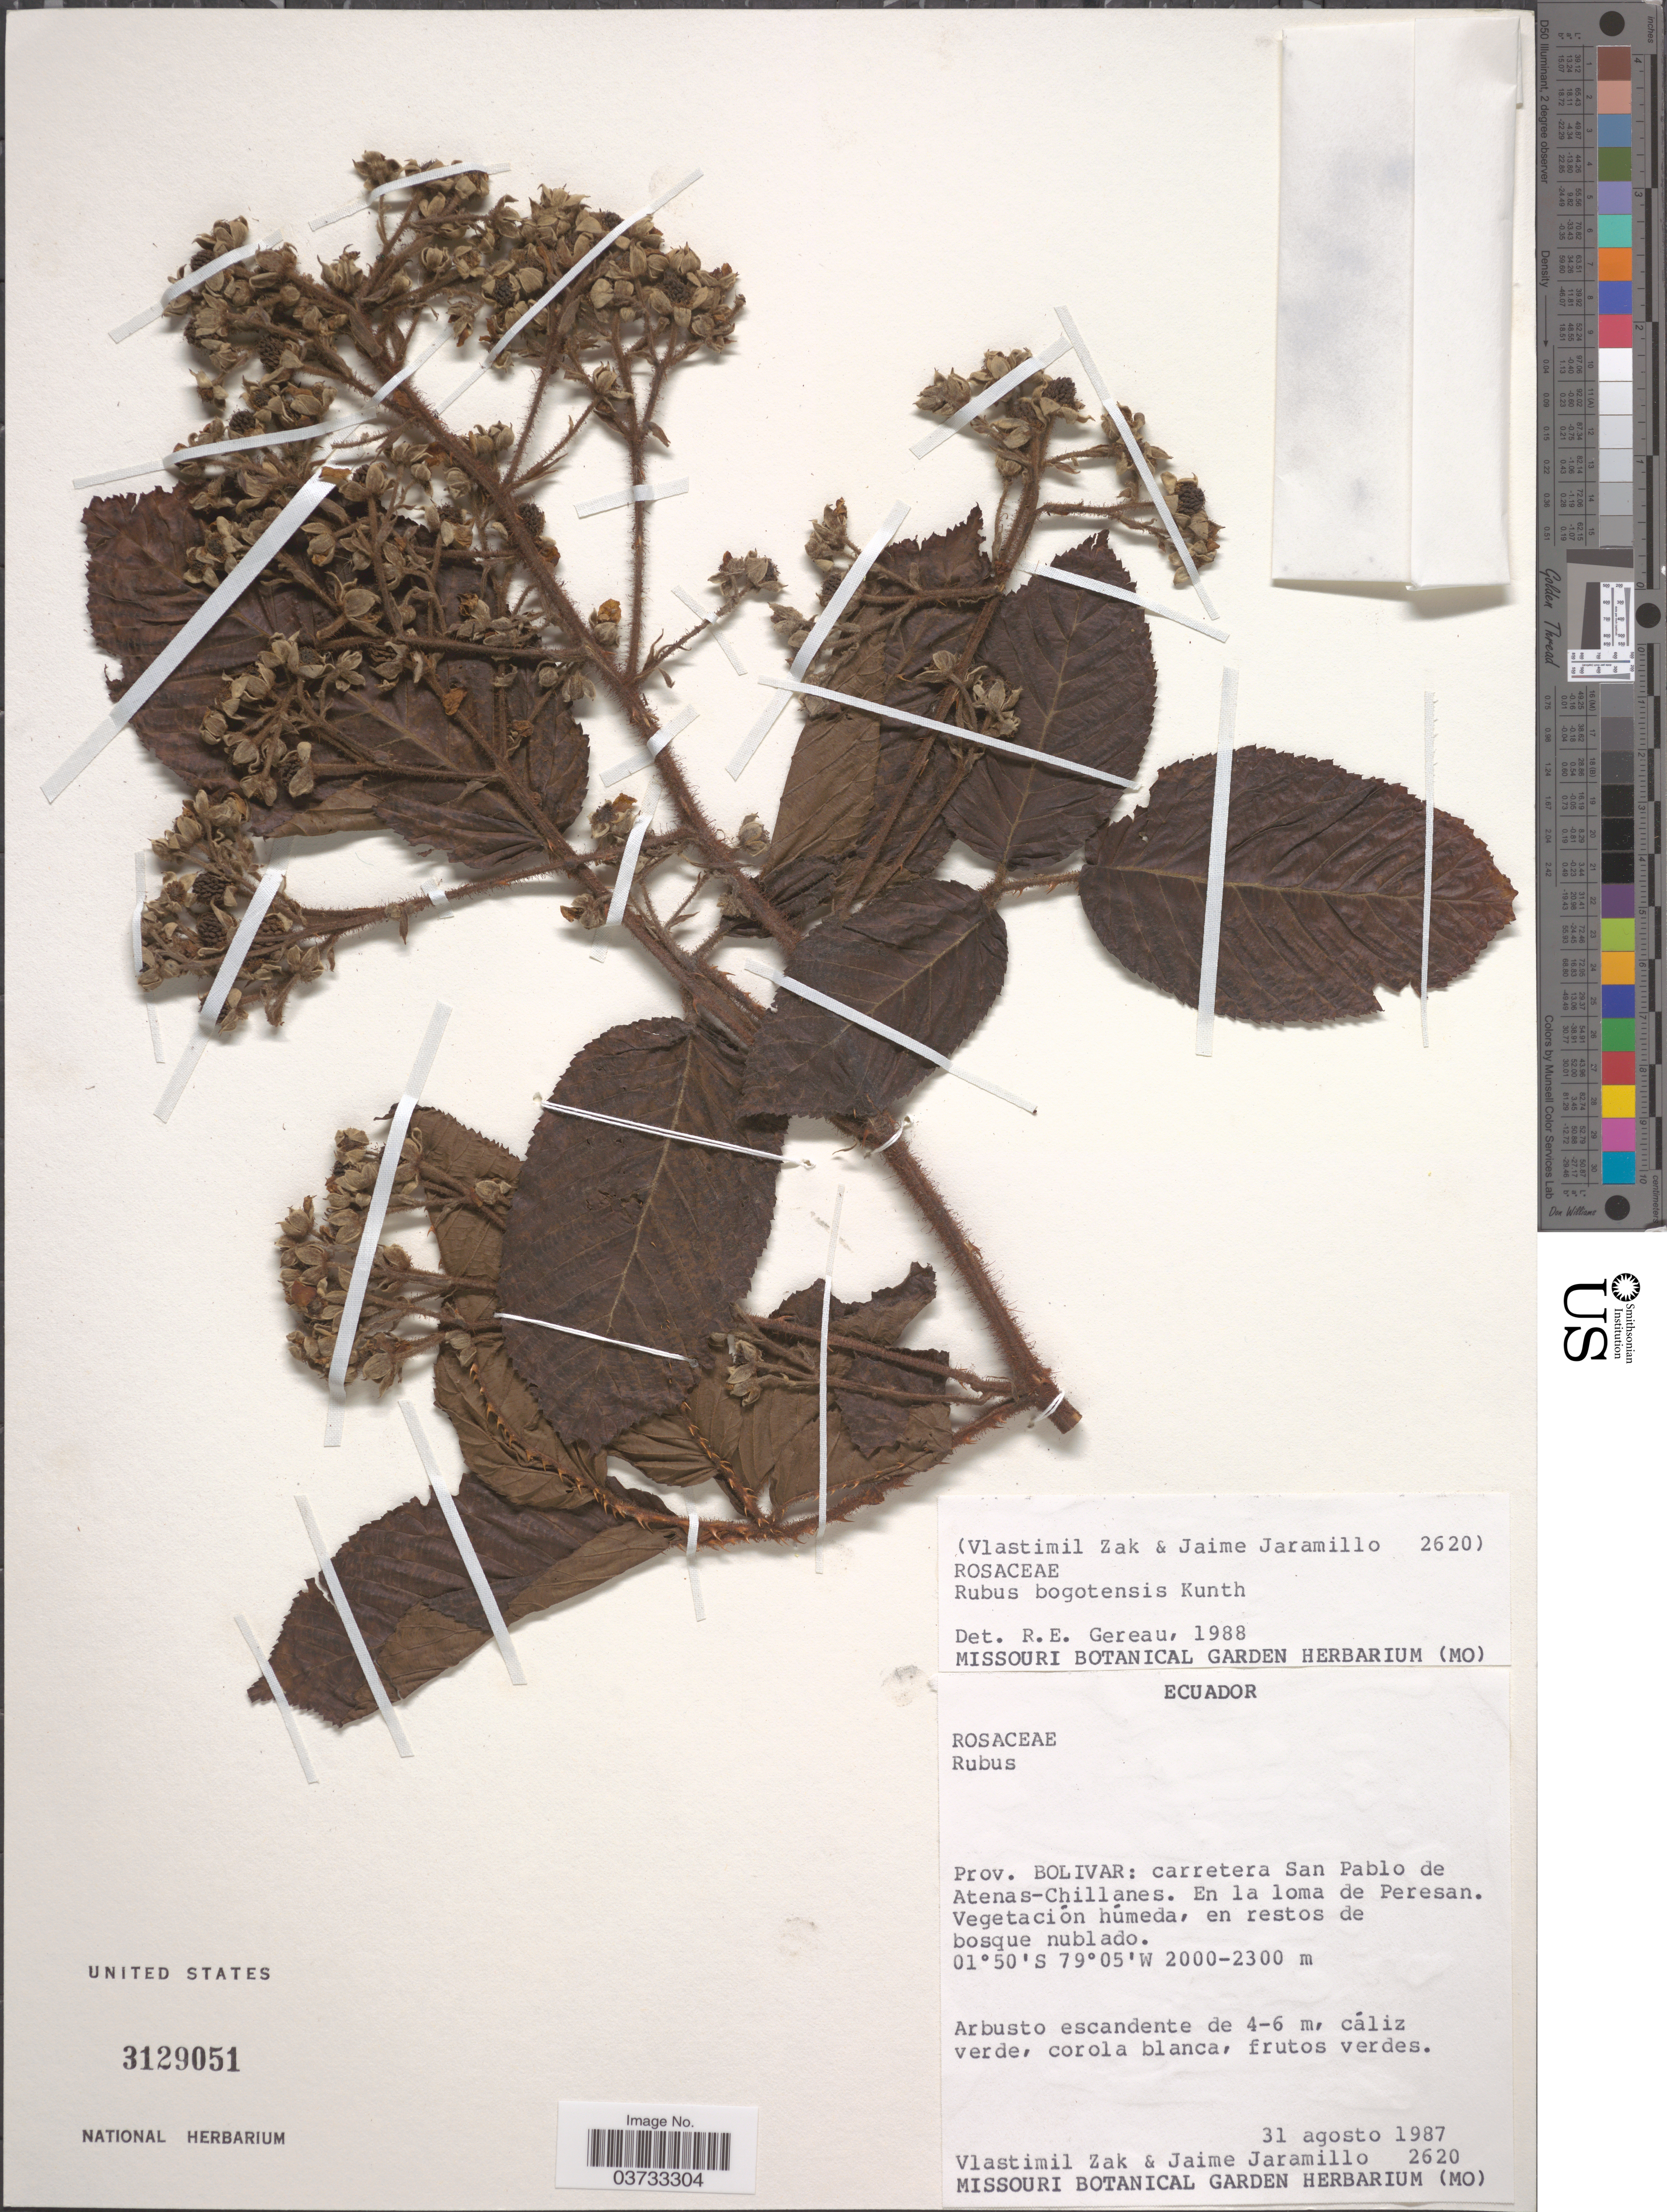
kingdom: Plantae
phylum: Tracheophyta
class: Magnoliopsida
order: Rosales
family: Rosaceae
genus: Rubus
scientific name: Rubus bogotensis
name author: Kunth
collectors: V. Zak & J. Jaramillo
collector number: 2620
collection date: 1987-08-31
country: Ecuador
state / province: Bolívar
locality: Carretera San Pablo de Atenas-Chillanes. En la loma de Peresan.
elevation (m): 2000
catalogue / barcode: US 3129051